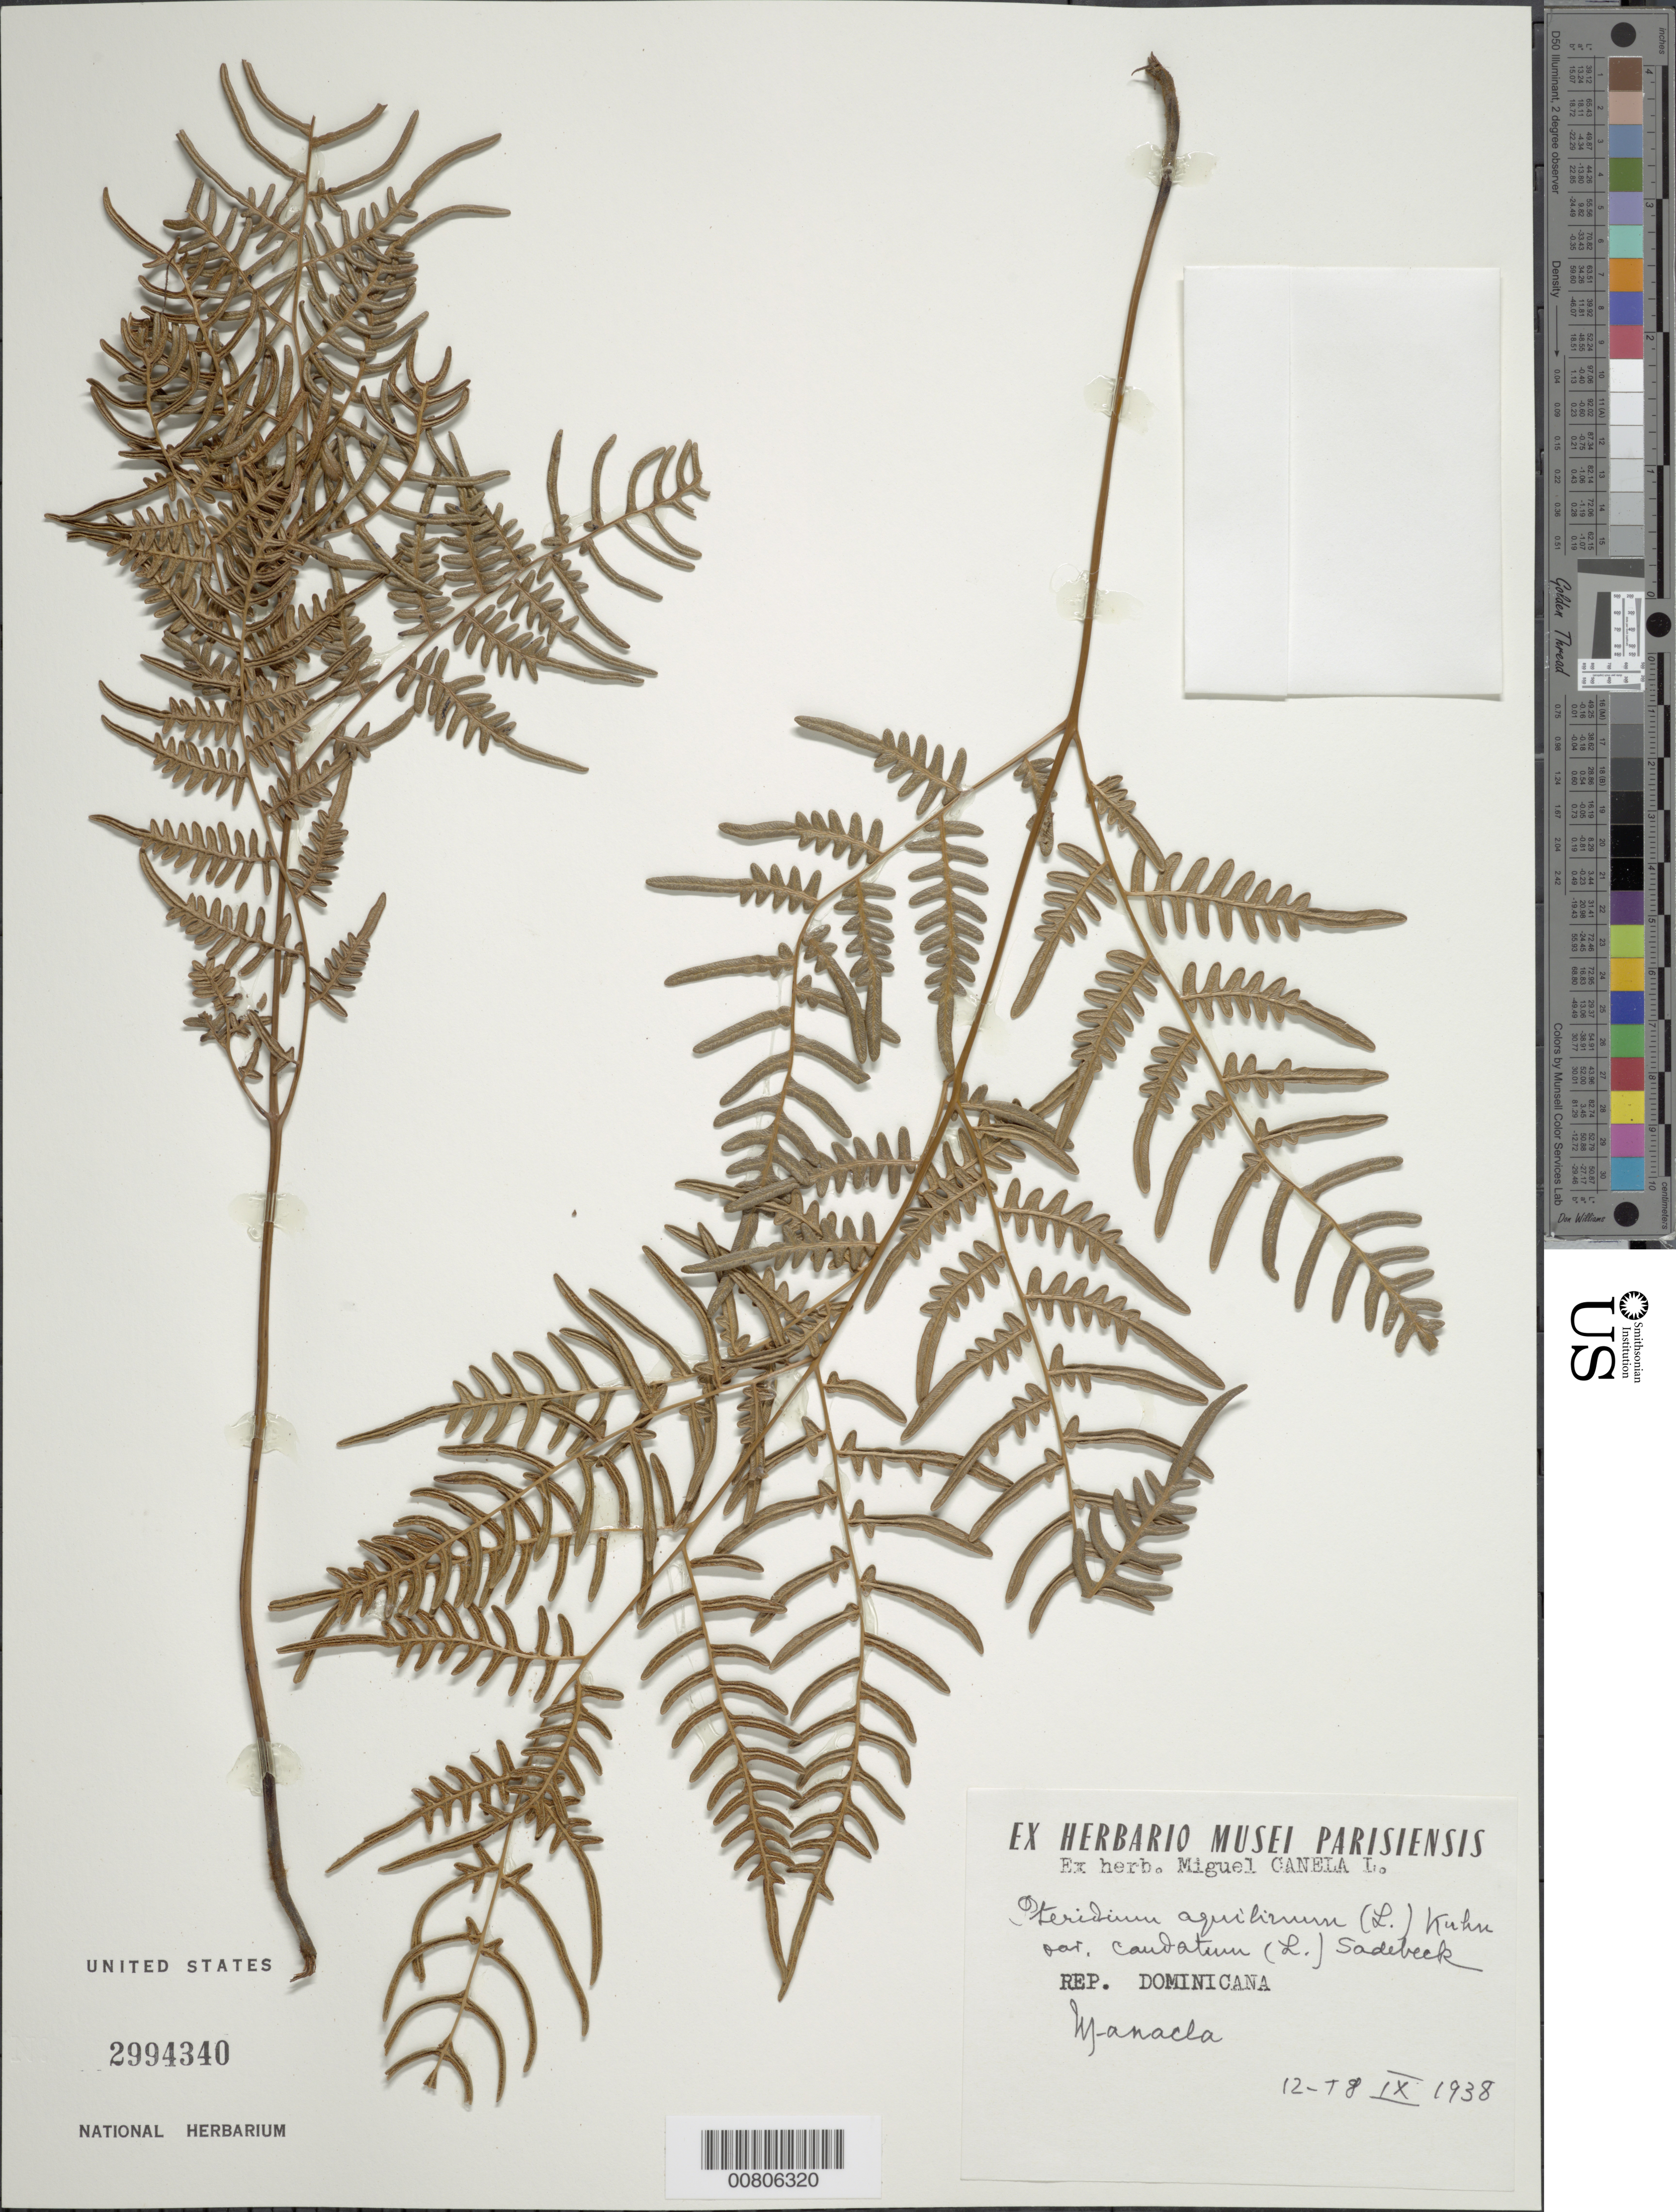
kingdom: Plantae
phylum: Tracheophyta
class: Polypodiopsida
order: Polypodiales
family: Dennstaedtiaceae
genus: Pteridium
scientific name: Pteridium caudatum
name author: (L.) Maxon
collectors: M. Canela Lazaro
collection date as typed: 12 Sep 1938 to 18 Sep 1938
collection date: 1938-09-12/1938-09-18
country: Dominican Republic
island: Hispaniola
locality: Manacla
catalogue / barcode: US 2994340